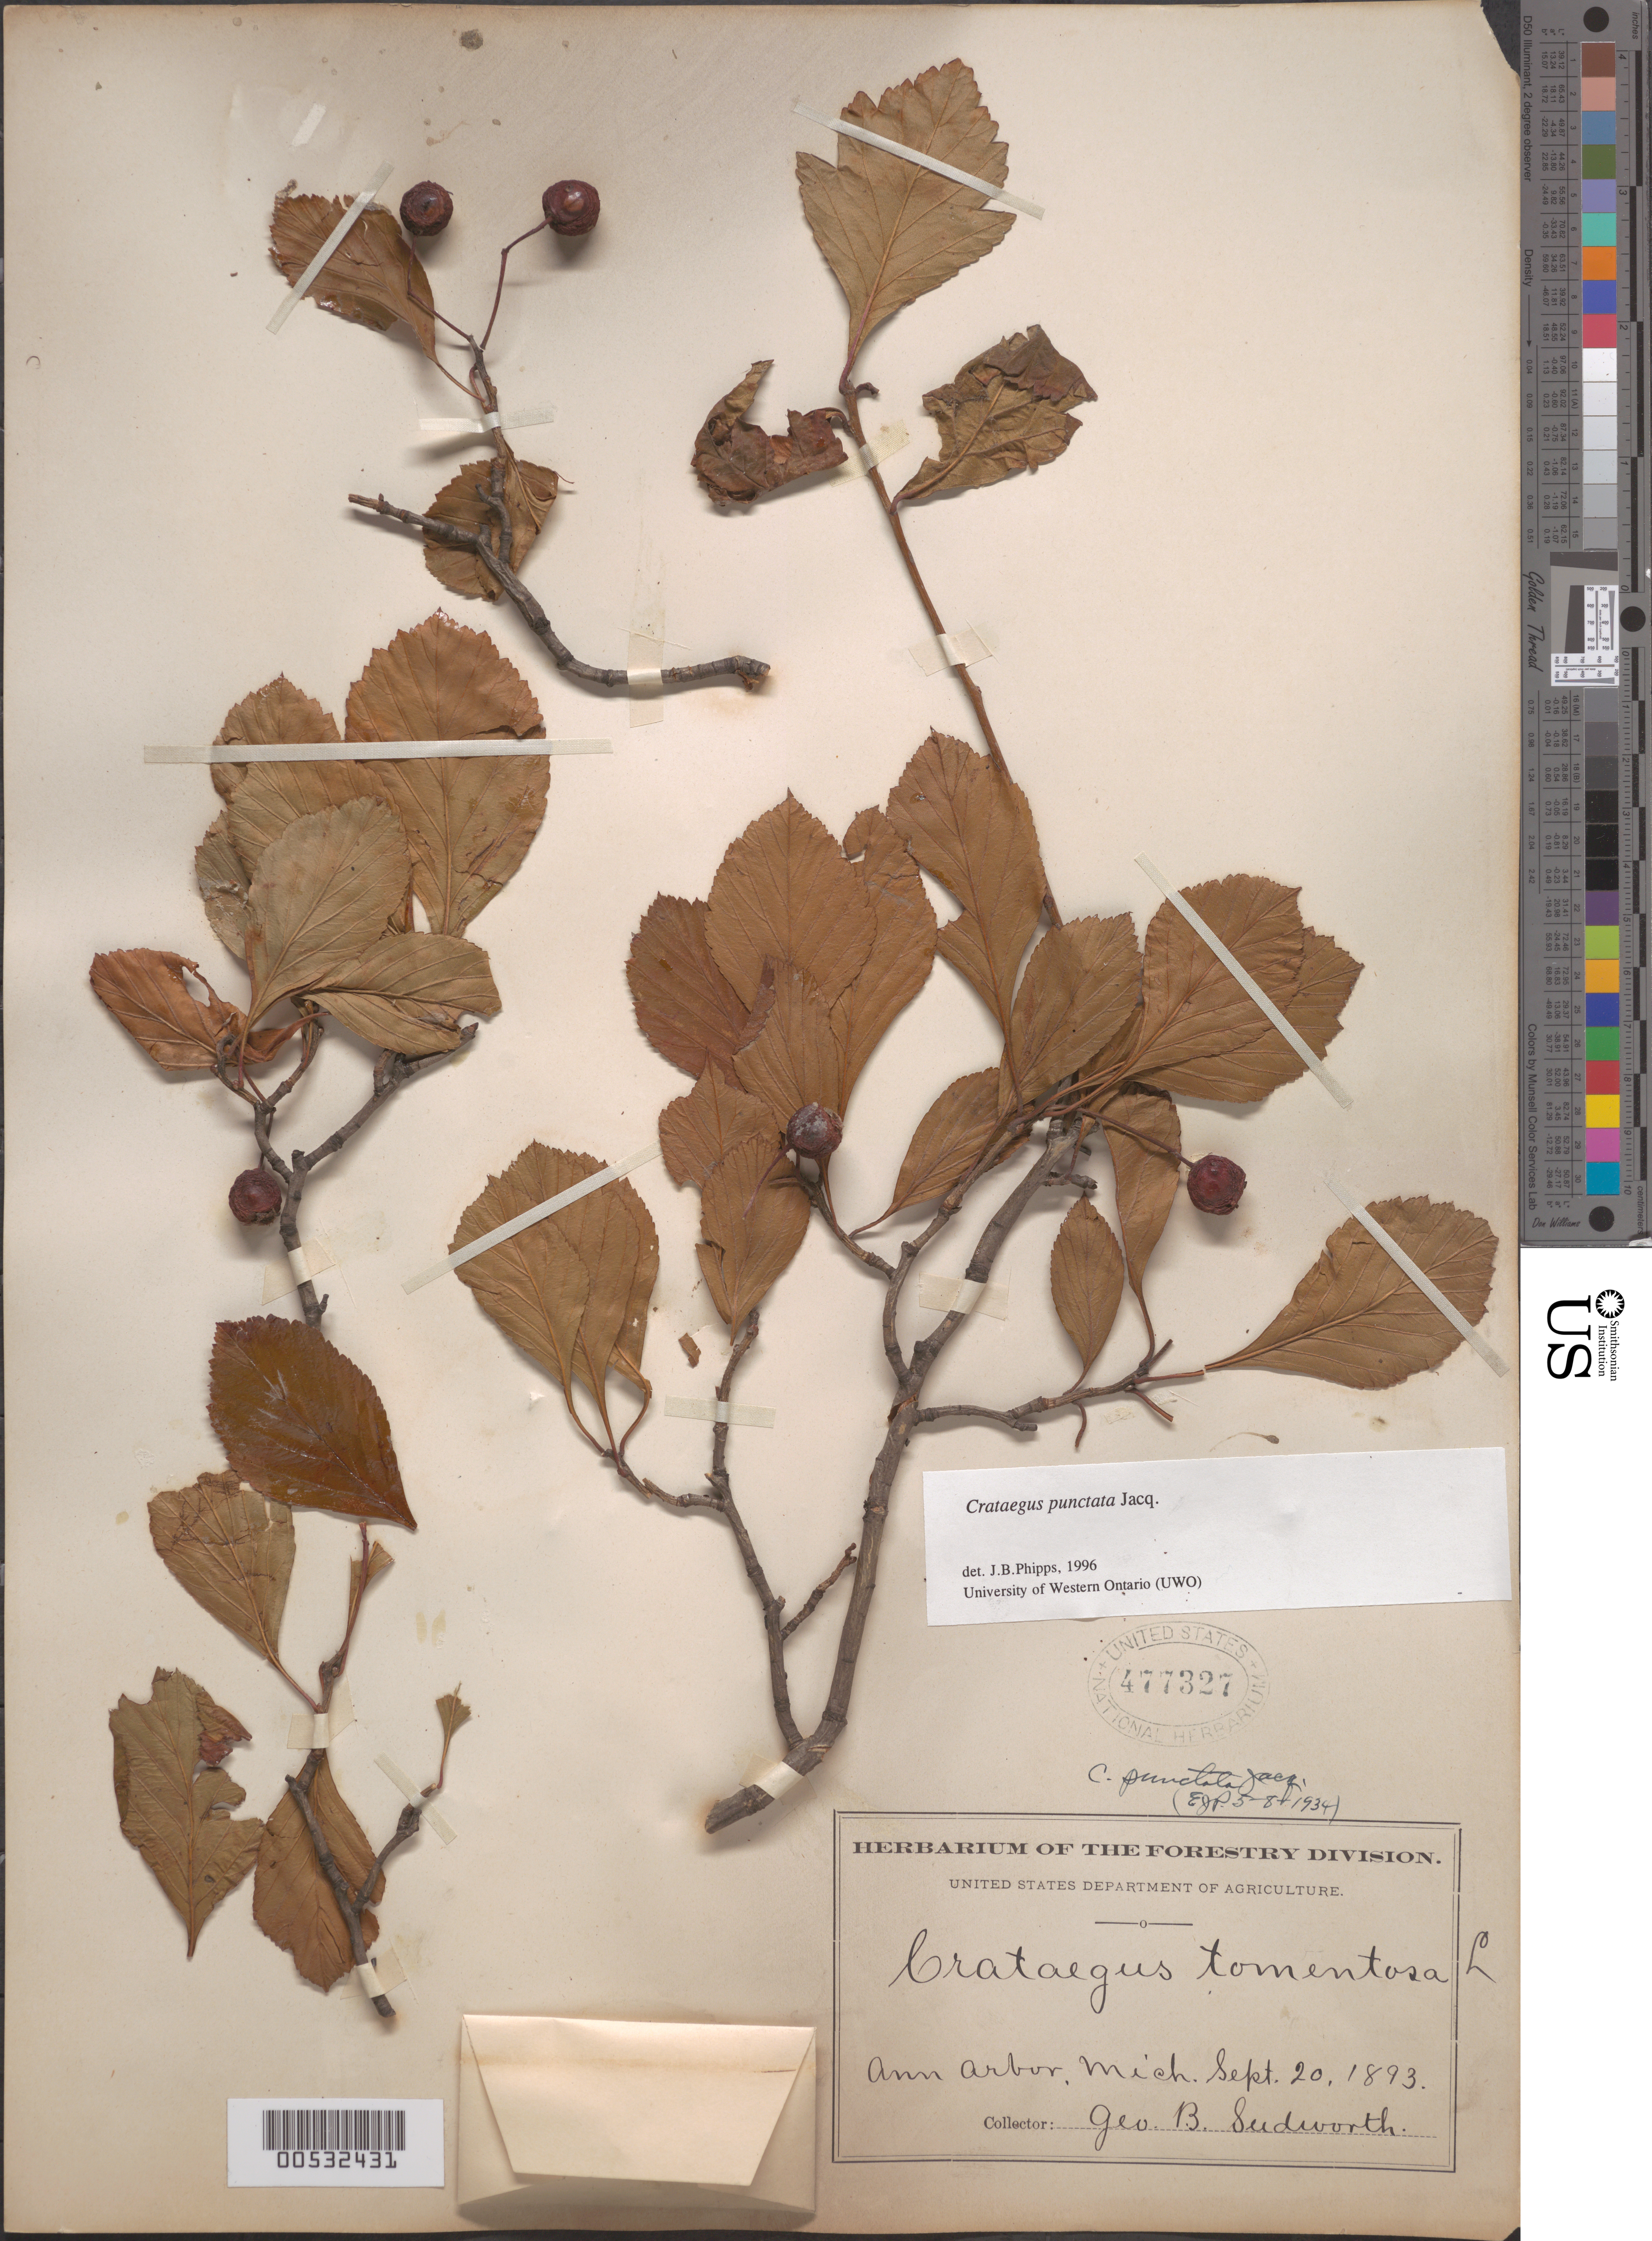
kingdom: Plantae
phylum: Tracheophyta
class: Magnoliopsida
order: Rosales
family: Rosaceae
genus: Crataegus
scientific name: Crataegus punctata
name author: Jacq.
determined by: Palmer, E. J.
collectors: G. B. Sudworth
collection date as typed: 20 Sep 1893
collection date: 1893-09-20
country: United States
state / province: Michigan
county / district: Washtenaw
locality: Ann Arbor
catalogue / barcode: US 477327